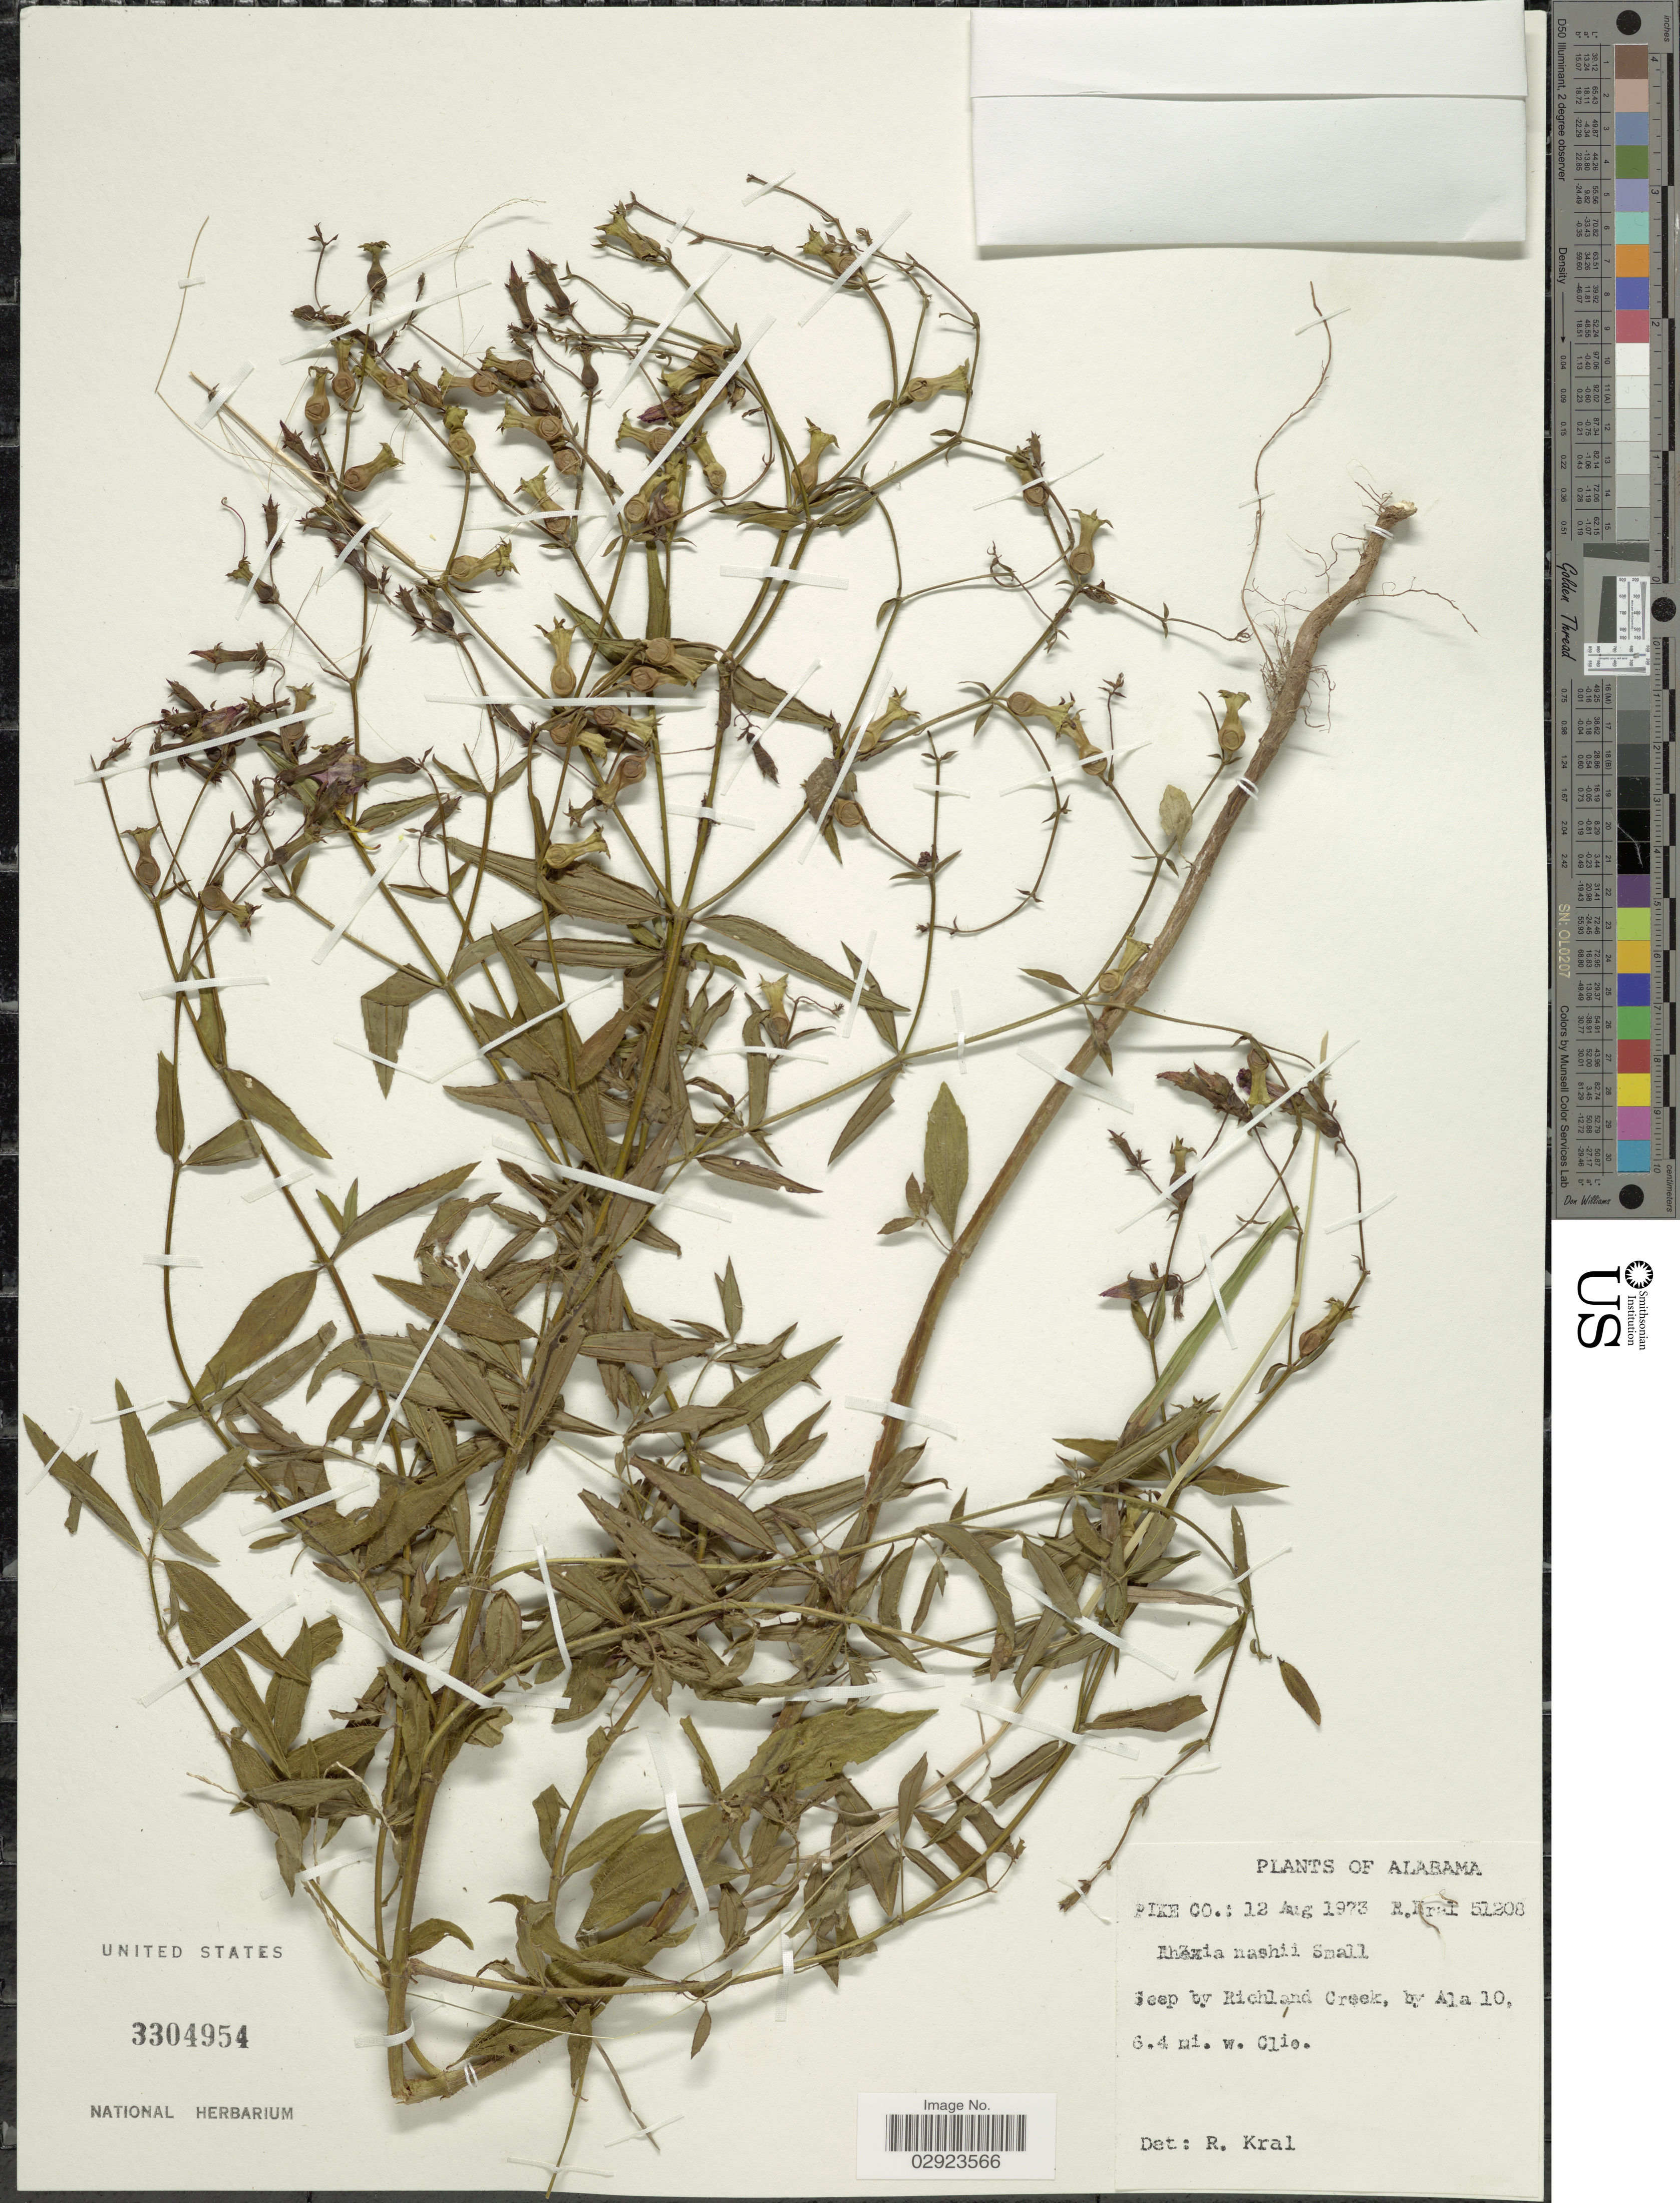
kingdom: Plantae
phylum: Tracheophyta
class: Magnoliopsida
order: Myrtales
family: Melastomataceae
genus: Rhexia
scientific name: Rhexia nashii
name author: Small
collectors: R. Kral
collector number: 51208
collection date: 1973-08-12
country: United States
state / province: Alabama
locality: Pike Co. Seep by Richland Creek, by Ala 10, 6.4 mi. w. Clio.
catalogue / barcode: US 3304954